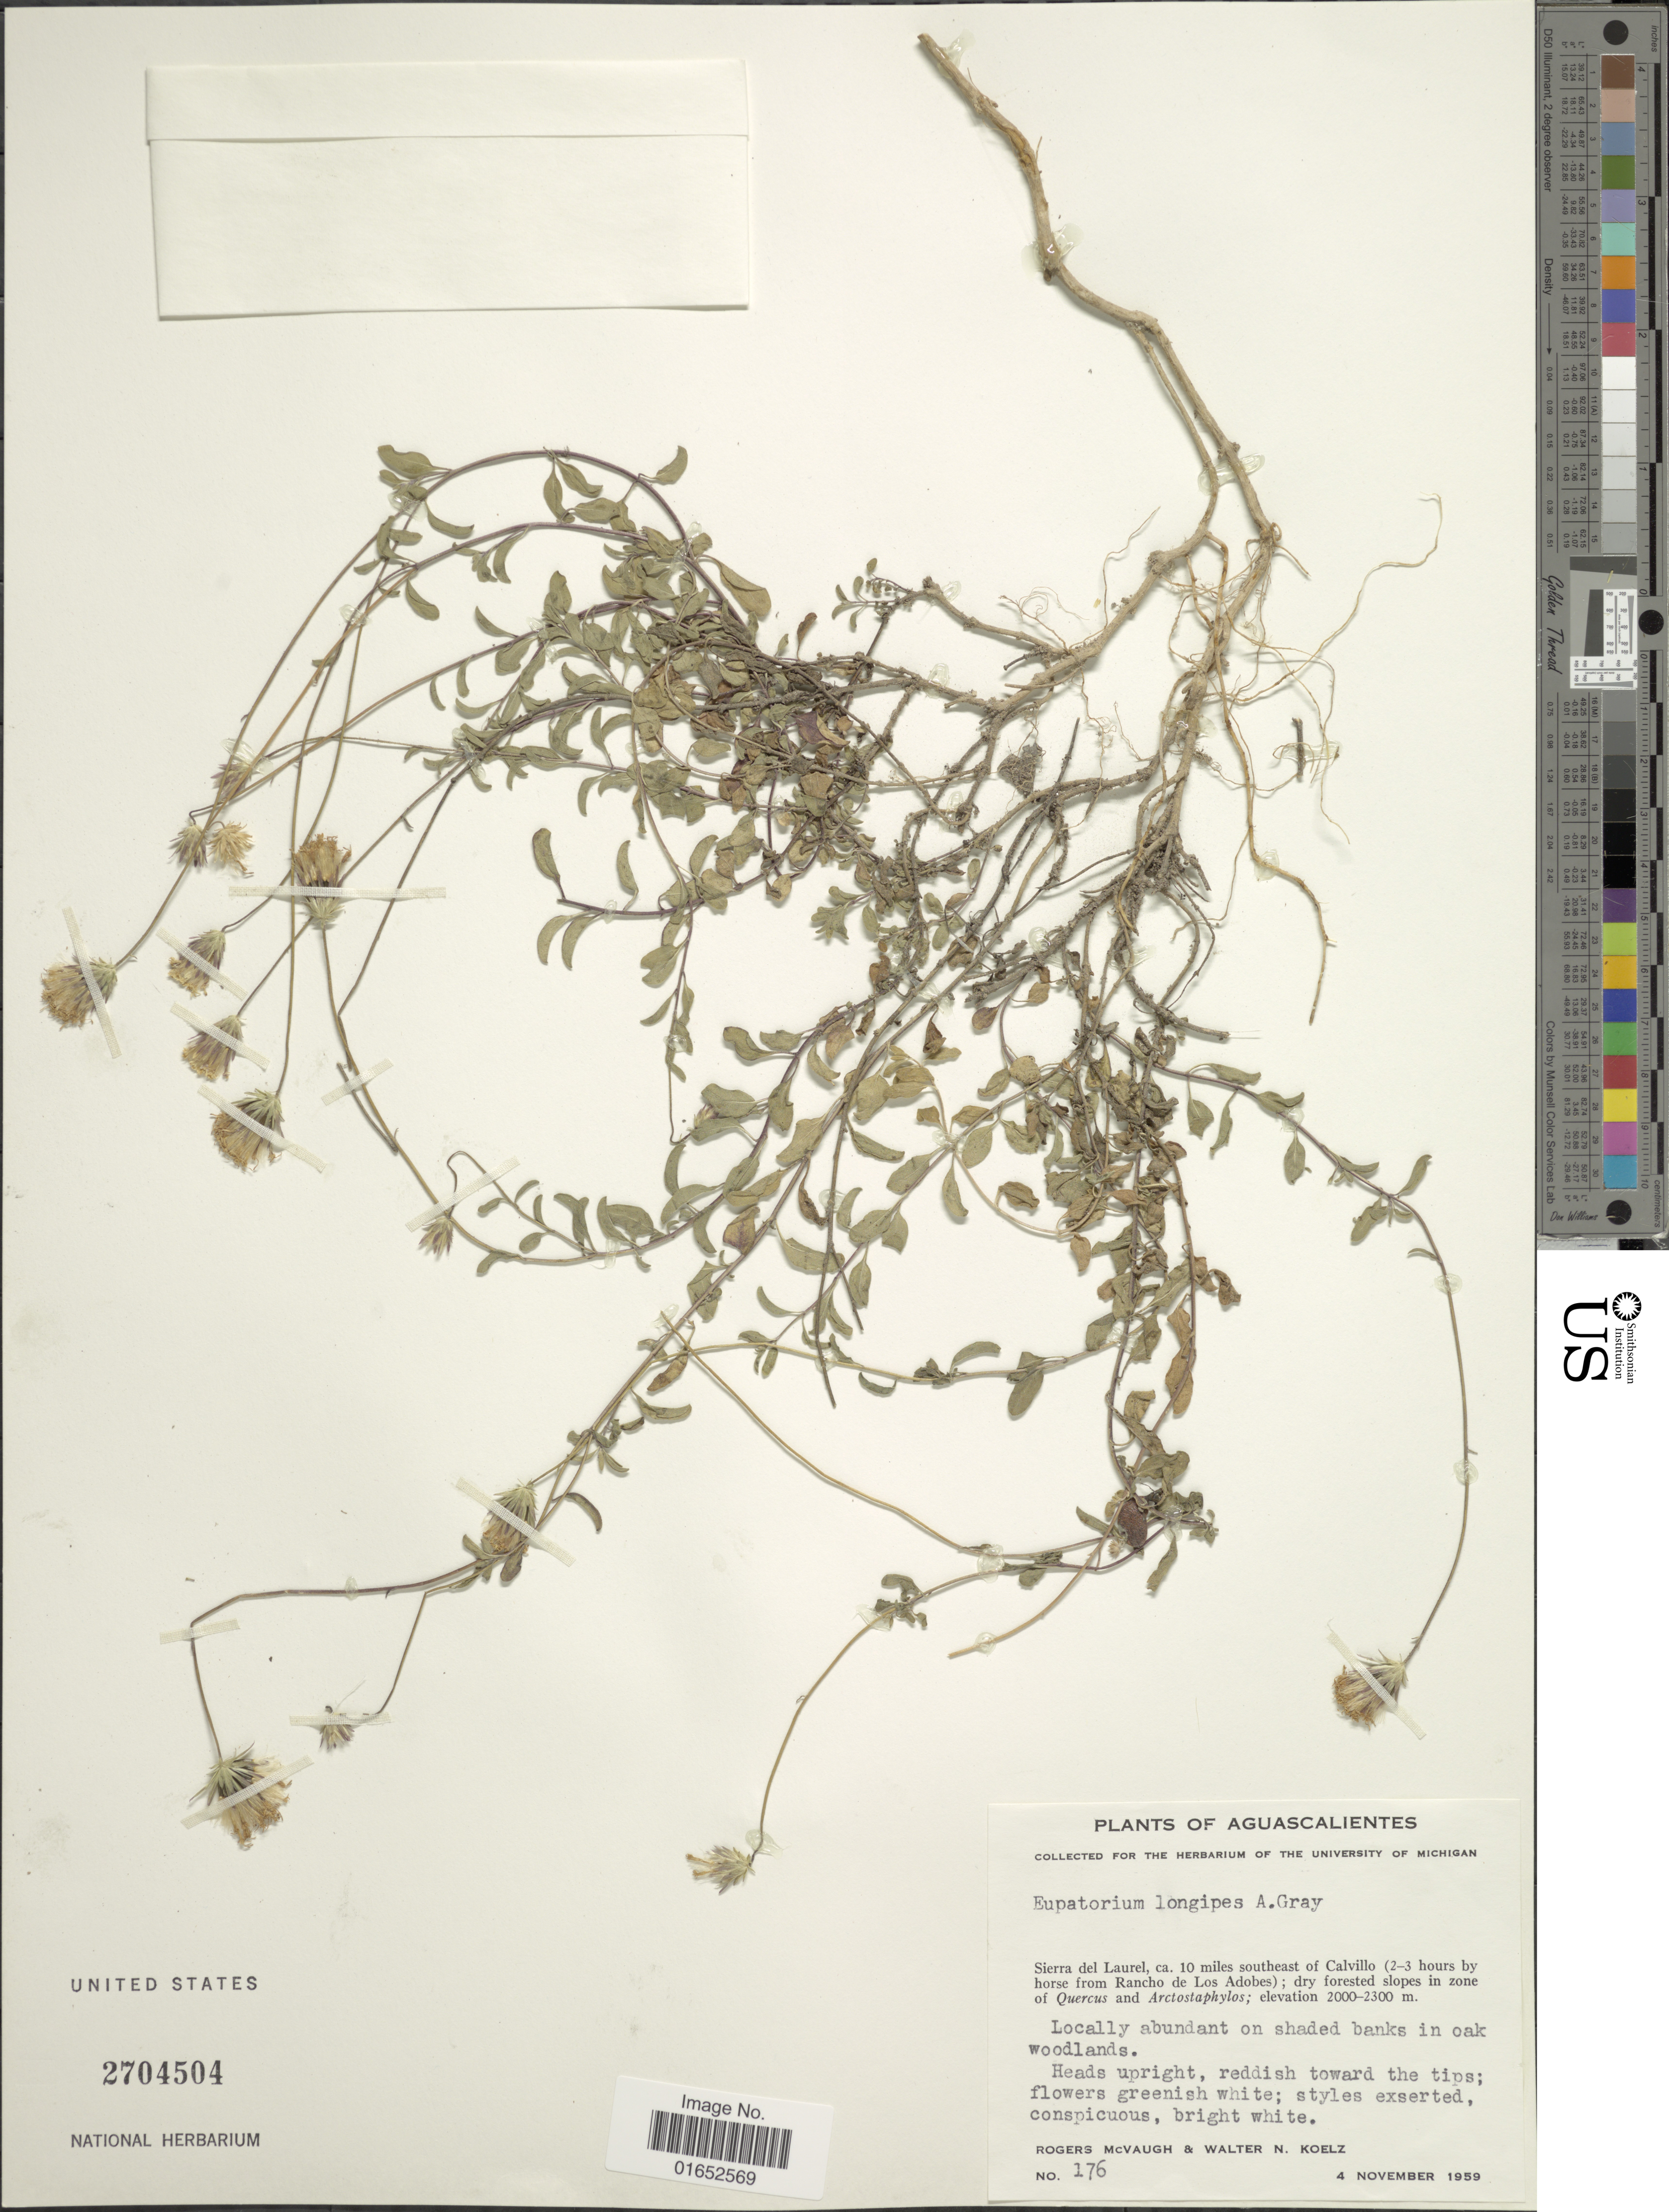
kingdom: Plantae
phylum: Tracheophyta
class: Magnoliopsida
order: Asterales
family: Asteraceae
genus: Phanerostylis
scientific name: Phanerostylis pedunculosa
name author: (DC.) R.M. King & H. Rob.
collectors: R. McVaugh & W. N. Koelz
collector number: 176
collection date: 1959-11-04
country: Mexico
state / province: Aguascalientes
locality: Sierra del Laurel, ca 10 miles southeast of Calvillo (2-3 hours by horse from Rancho de Los Adobes) dry forested slopes in zone. Locally abundant on shaded banks in oak woodlands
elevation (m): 2000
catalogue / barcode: US 2704504